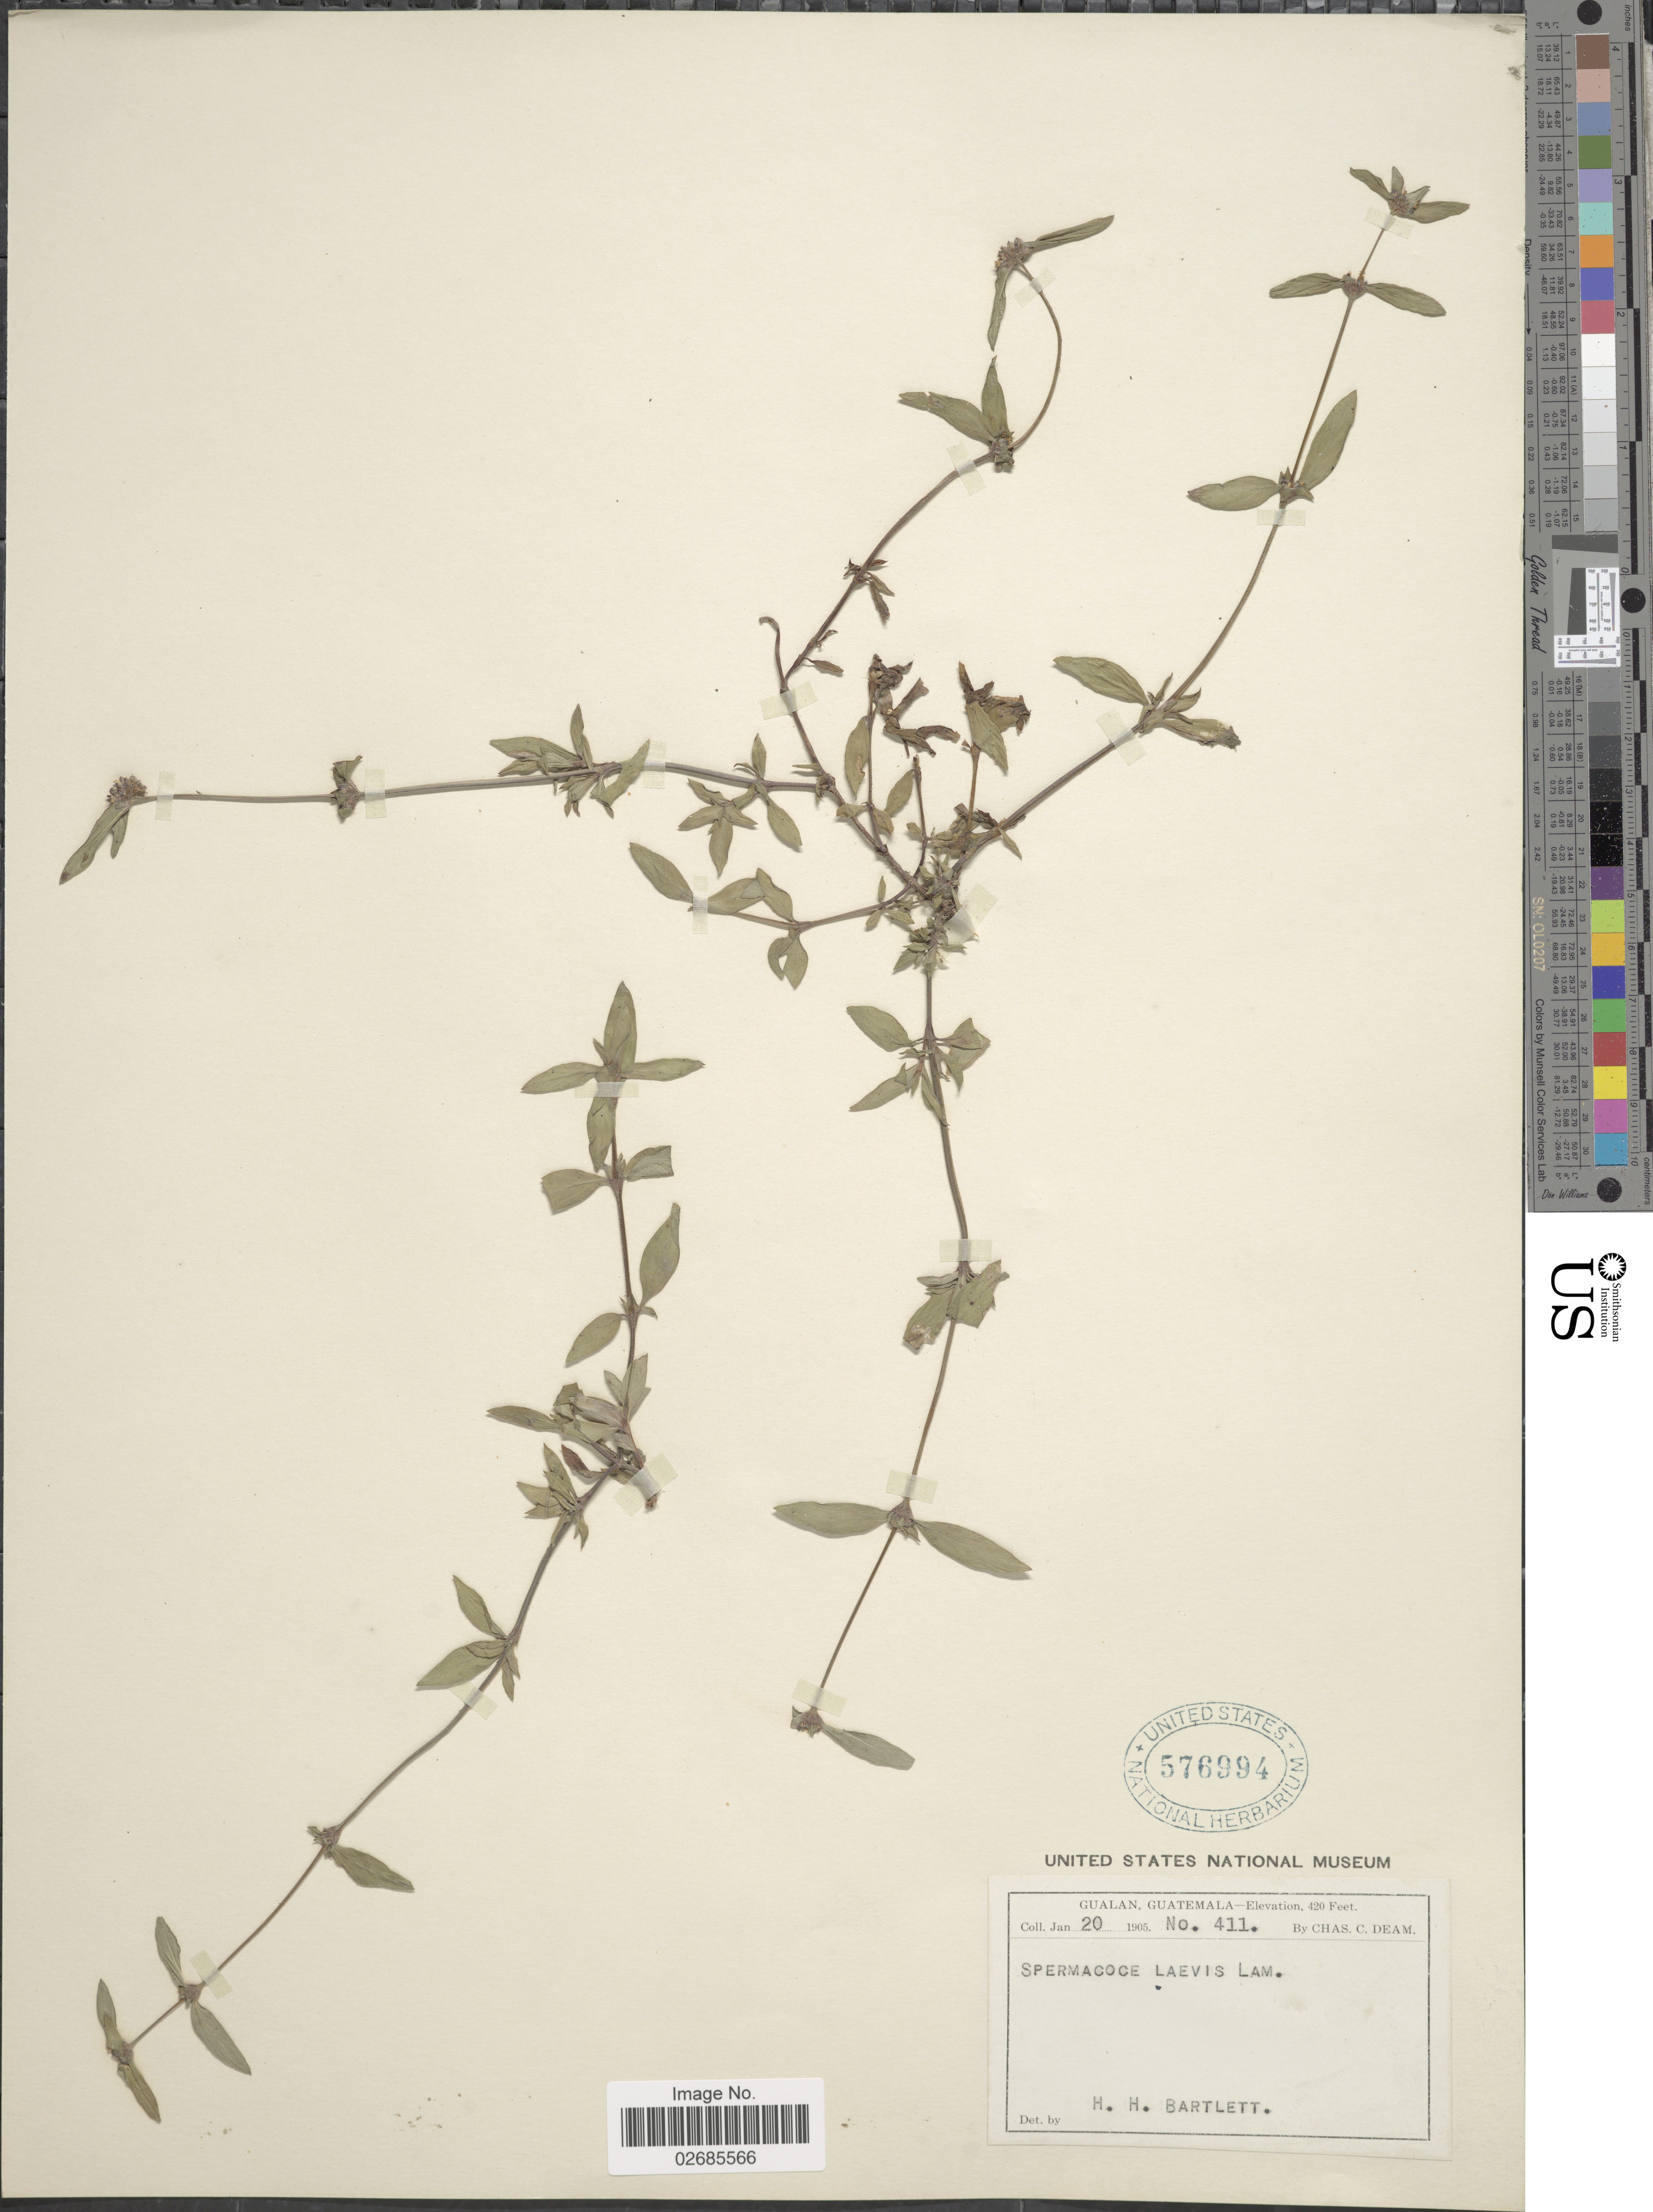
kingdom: Plantae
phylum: Tracheophyta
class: Magnoliopsida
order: Gentianales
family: Rubiaceae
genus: Borreria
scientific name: Borreria assurgens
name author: (Ruiz & Pav.) Griseb.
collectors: C. Deam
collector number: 411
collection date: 1905-01-20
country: Guatemala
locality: Gulan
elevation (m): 128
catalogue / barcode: US 576994